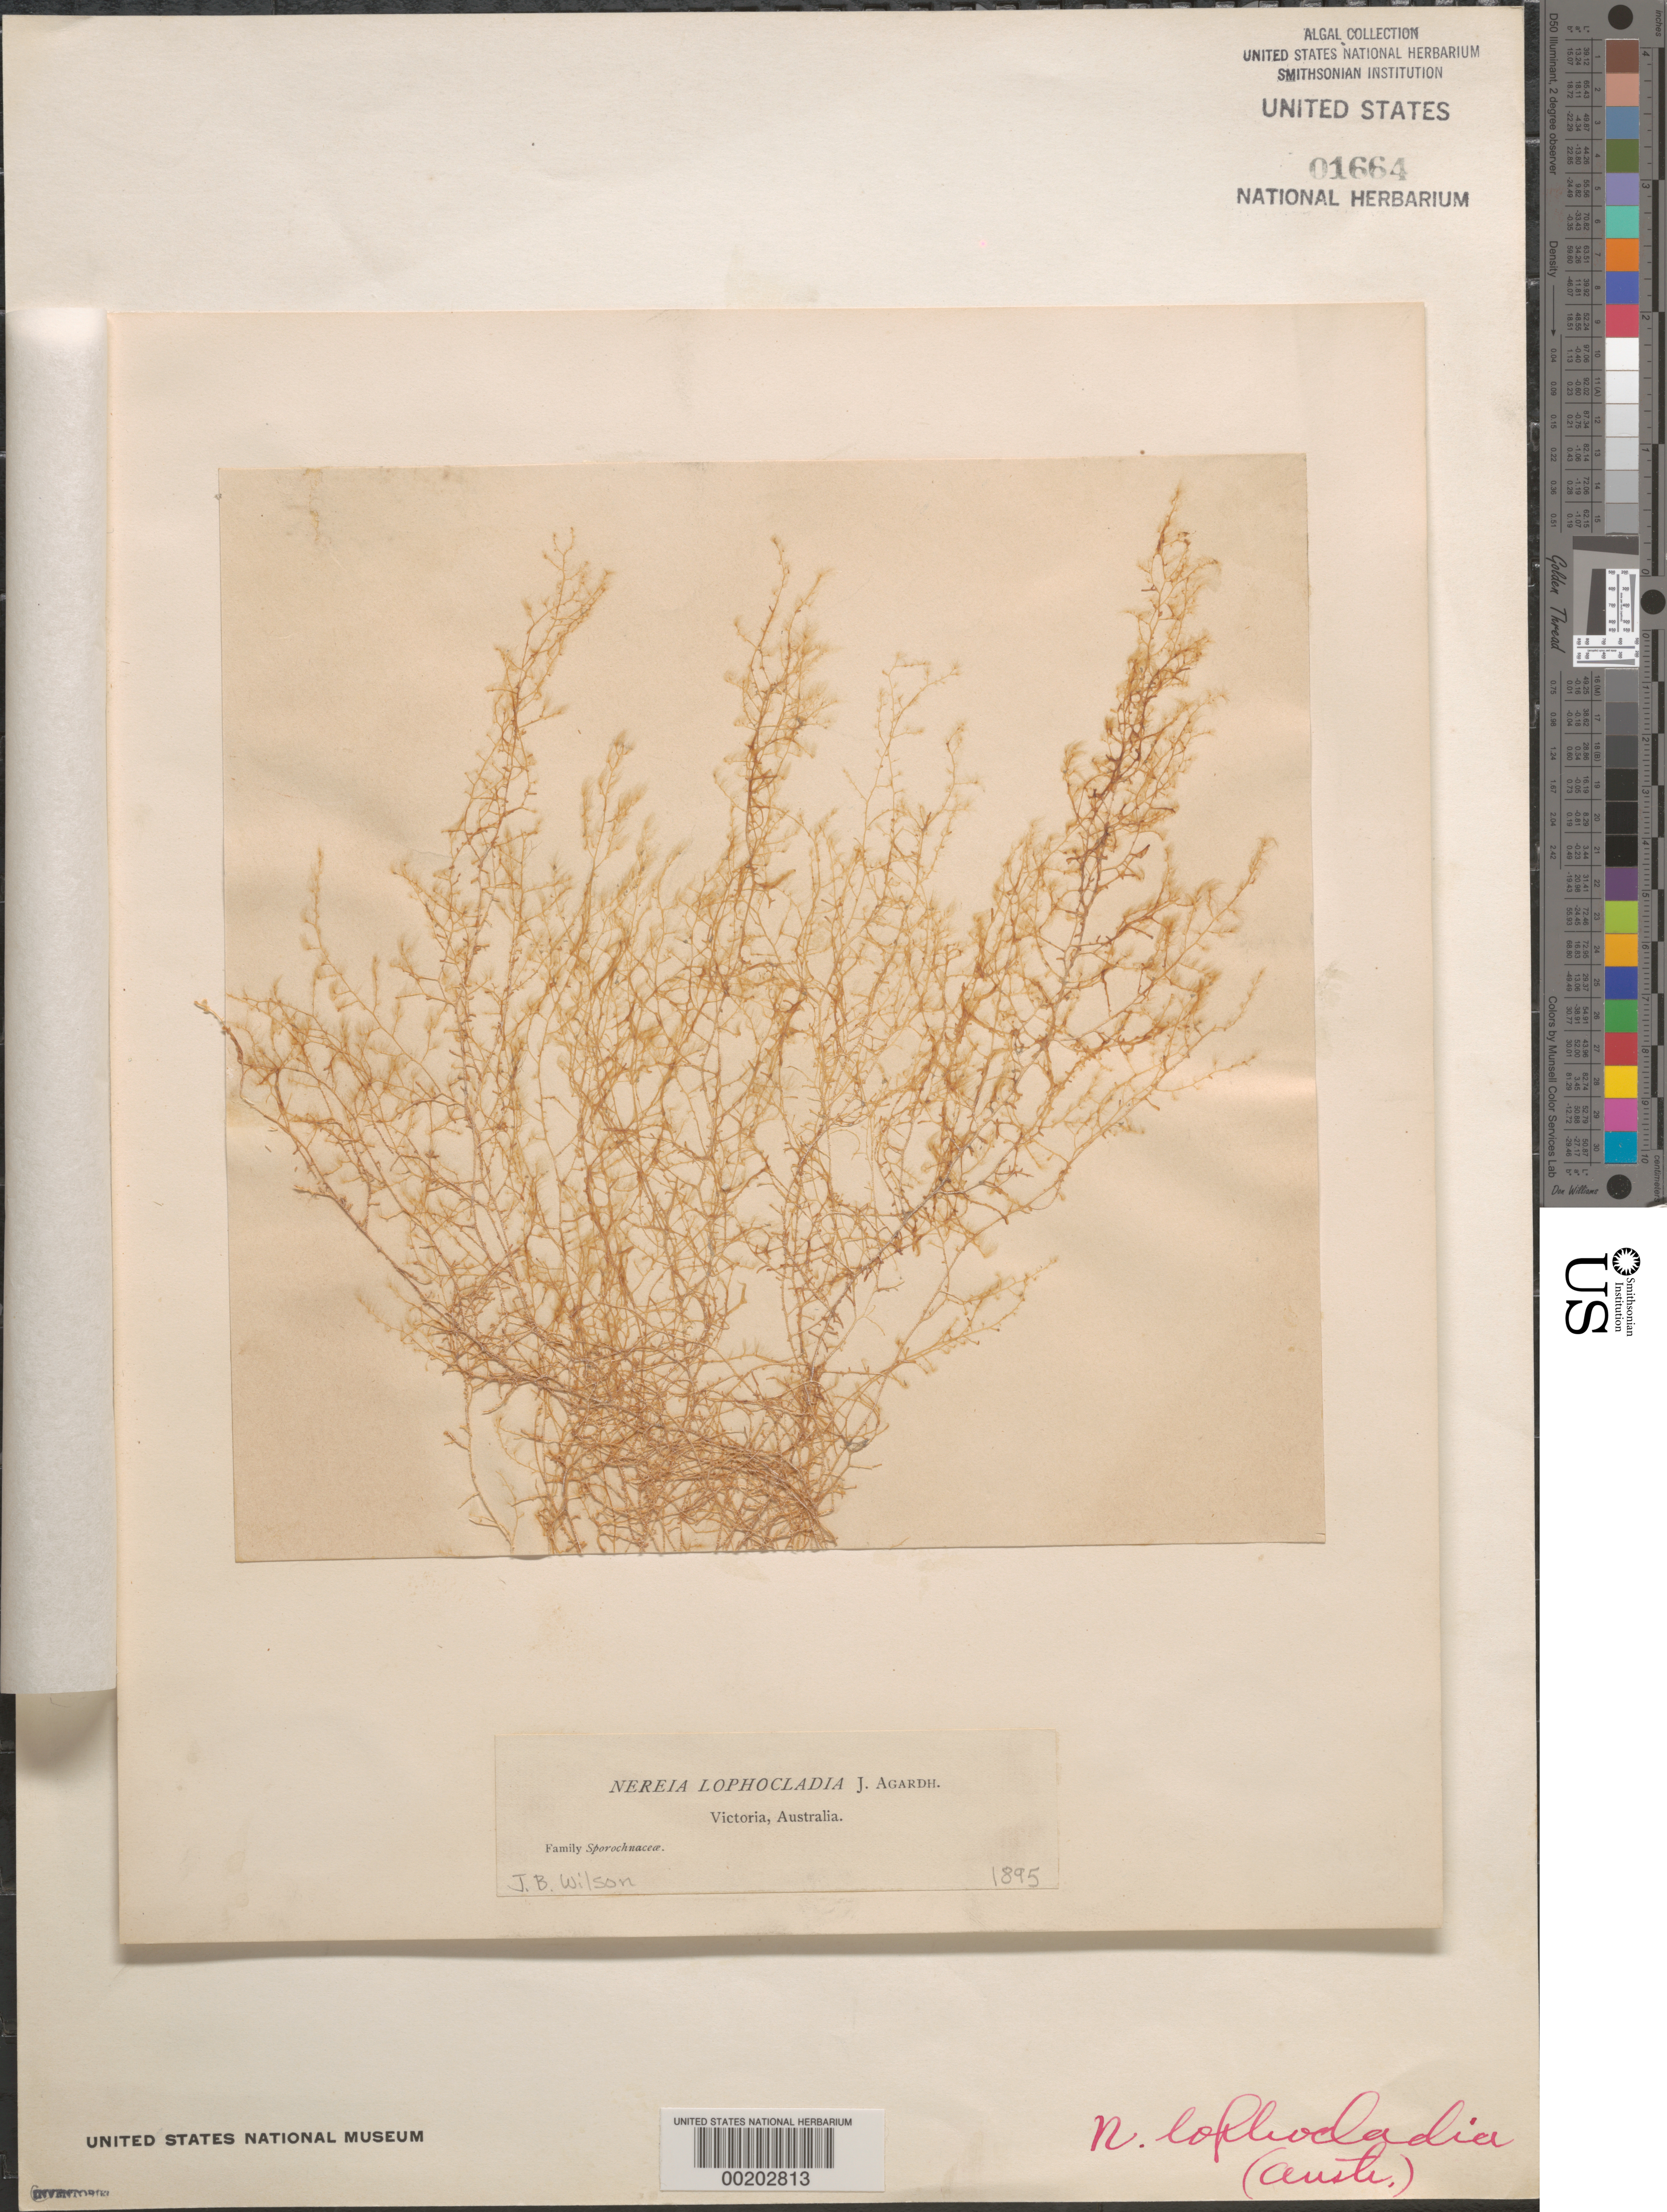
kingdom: Chromista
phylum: Ochrophyta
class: Phaeophyceae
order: Sporochnales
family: Sporochnaceae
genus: Nereia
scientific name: Nereia lophocladia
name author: J. Agardh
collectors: J. B. Wilson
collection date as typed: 1895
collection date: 1895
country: Australia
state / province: Victoria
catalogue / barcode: US 1664